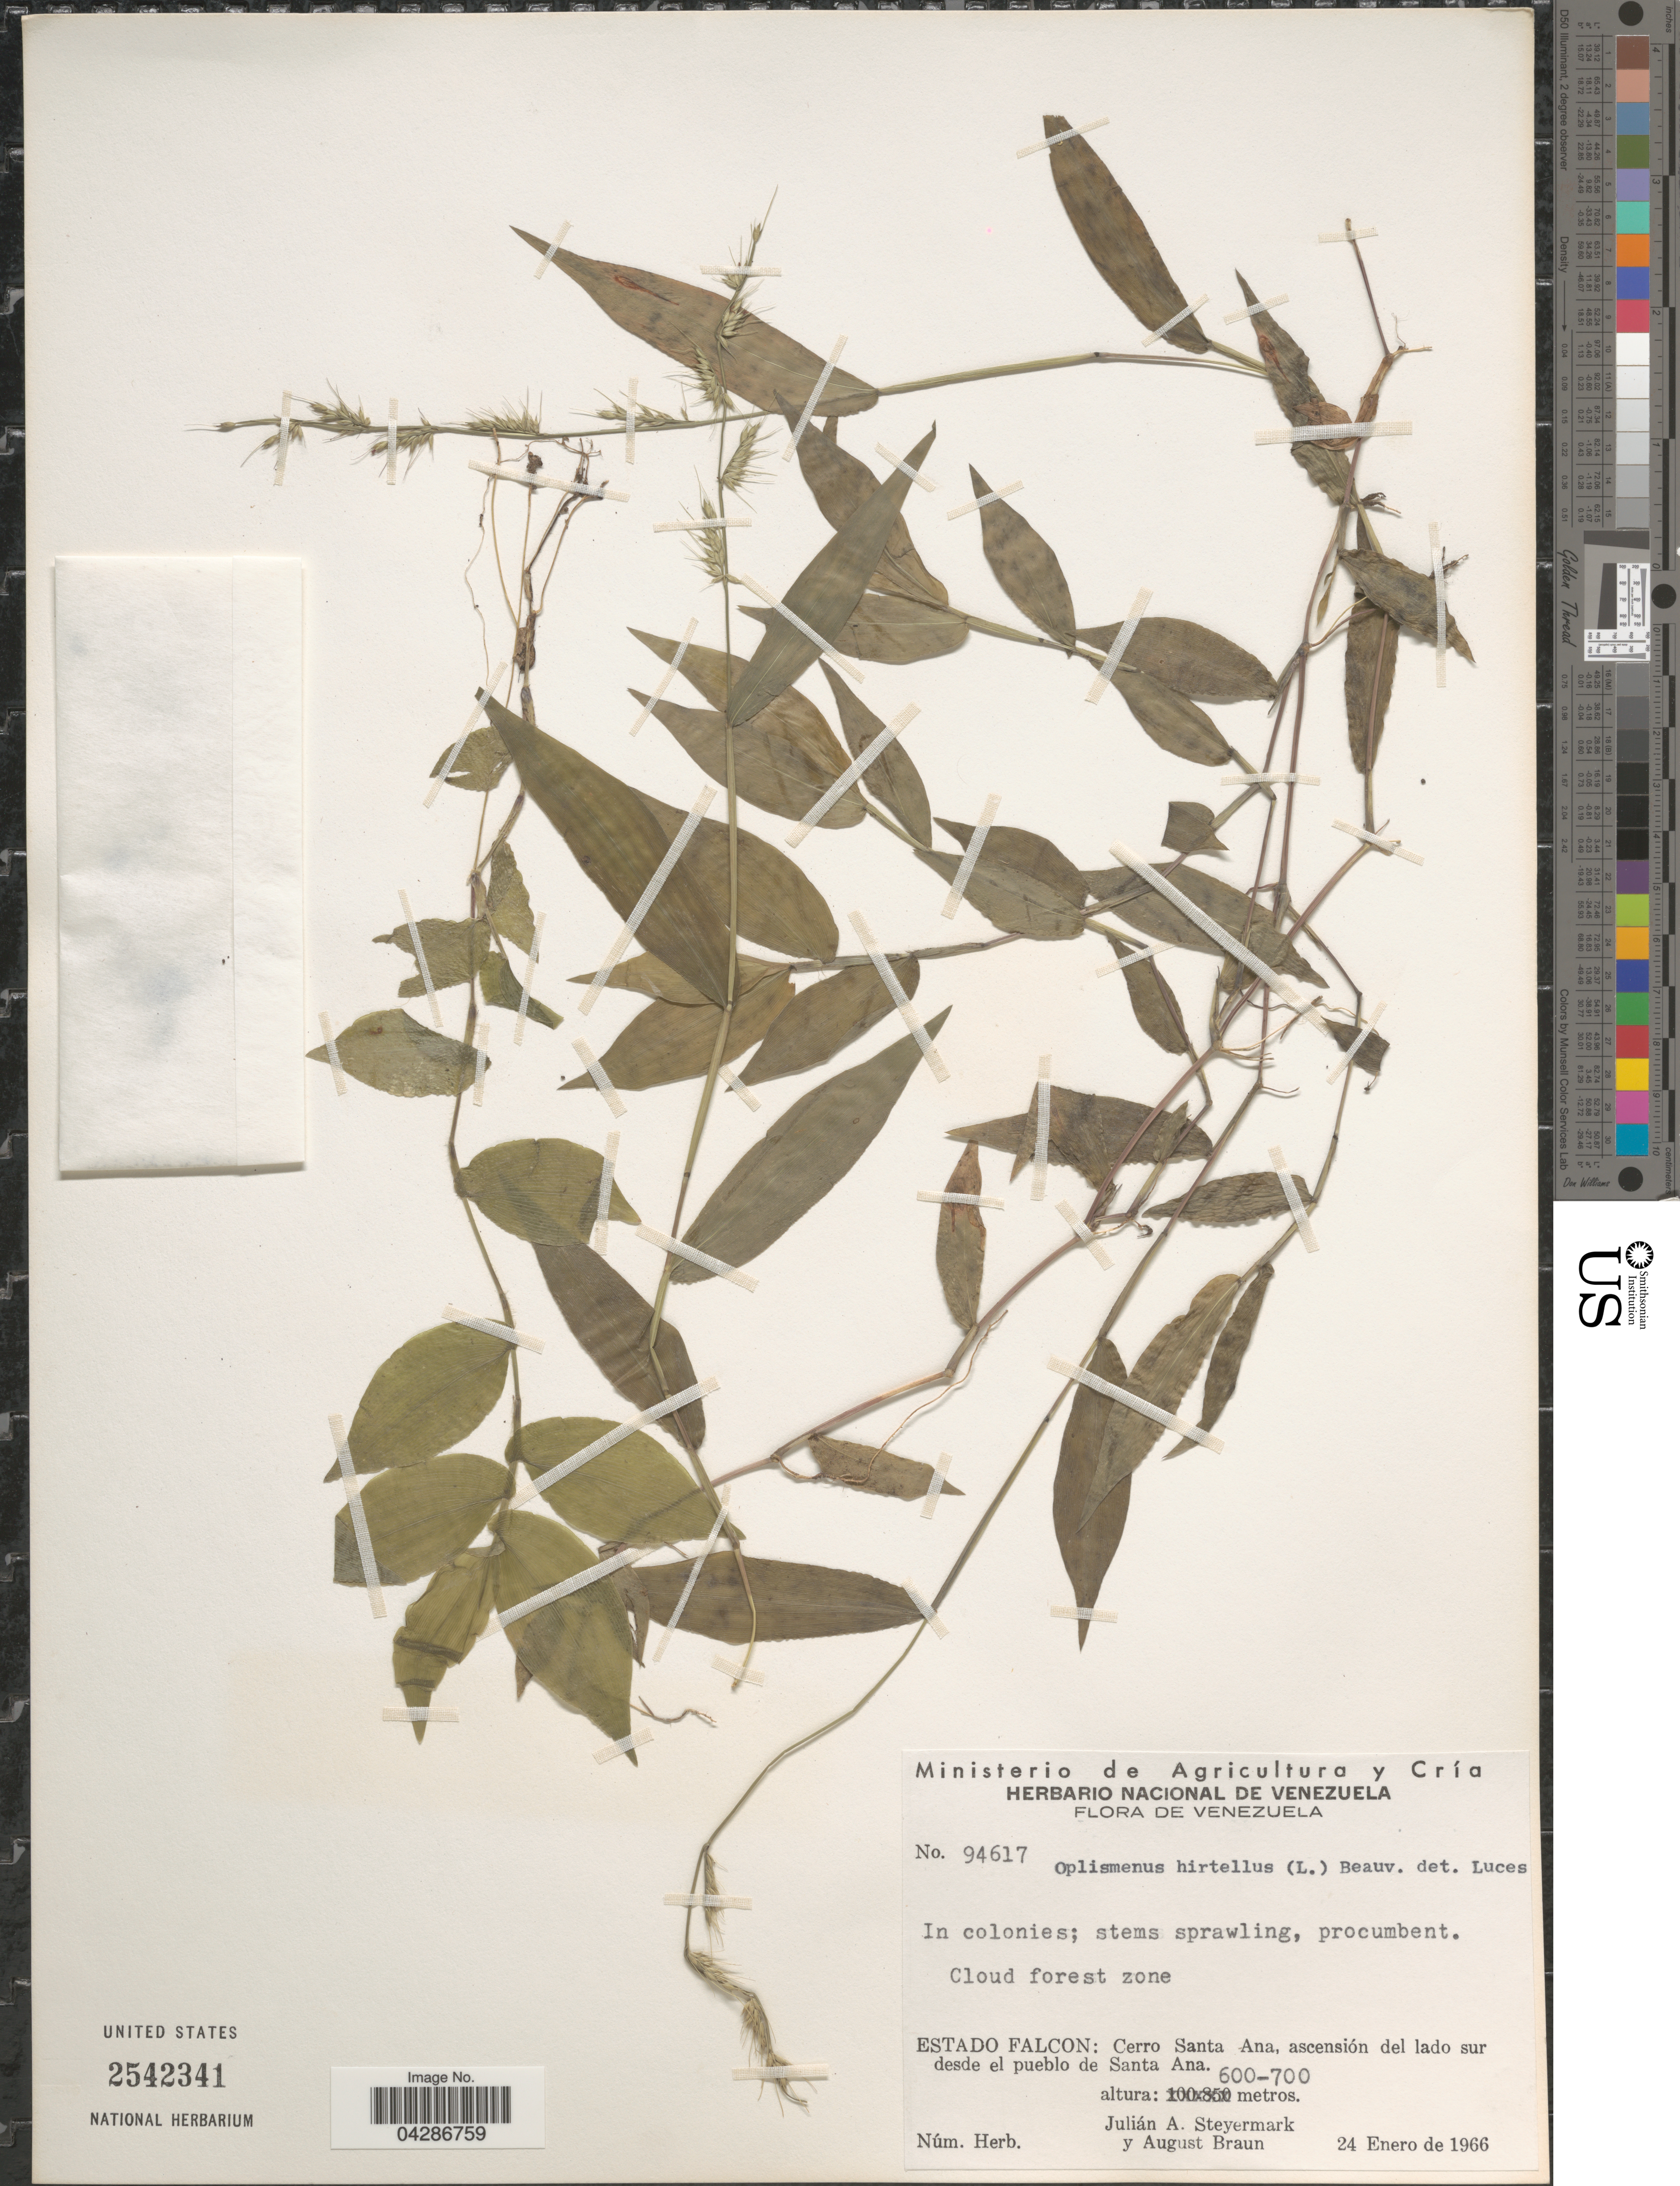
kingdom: Plantae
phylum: Tracheophyta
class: Liliopsida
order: Poales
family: Poaceae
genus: Oplismenus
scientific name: Oplismenus hirtellus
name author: (L.) P. Beauv.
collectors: J. Steyermark & A. Braun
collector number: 94617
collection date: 1966-01-24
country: Venezuela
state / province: Falcon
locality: Cerro Santa Ana, ascensión del lado sur desde el pueblo de Santa Ana.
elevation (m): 600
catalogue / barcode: US 2542341